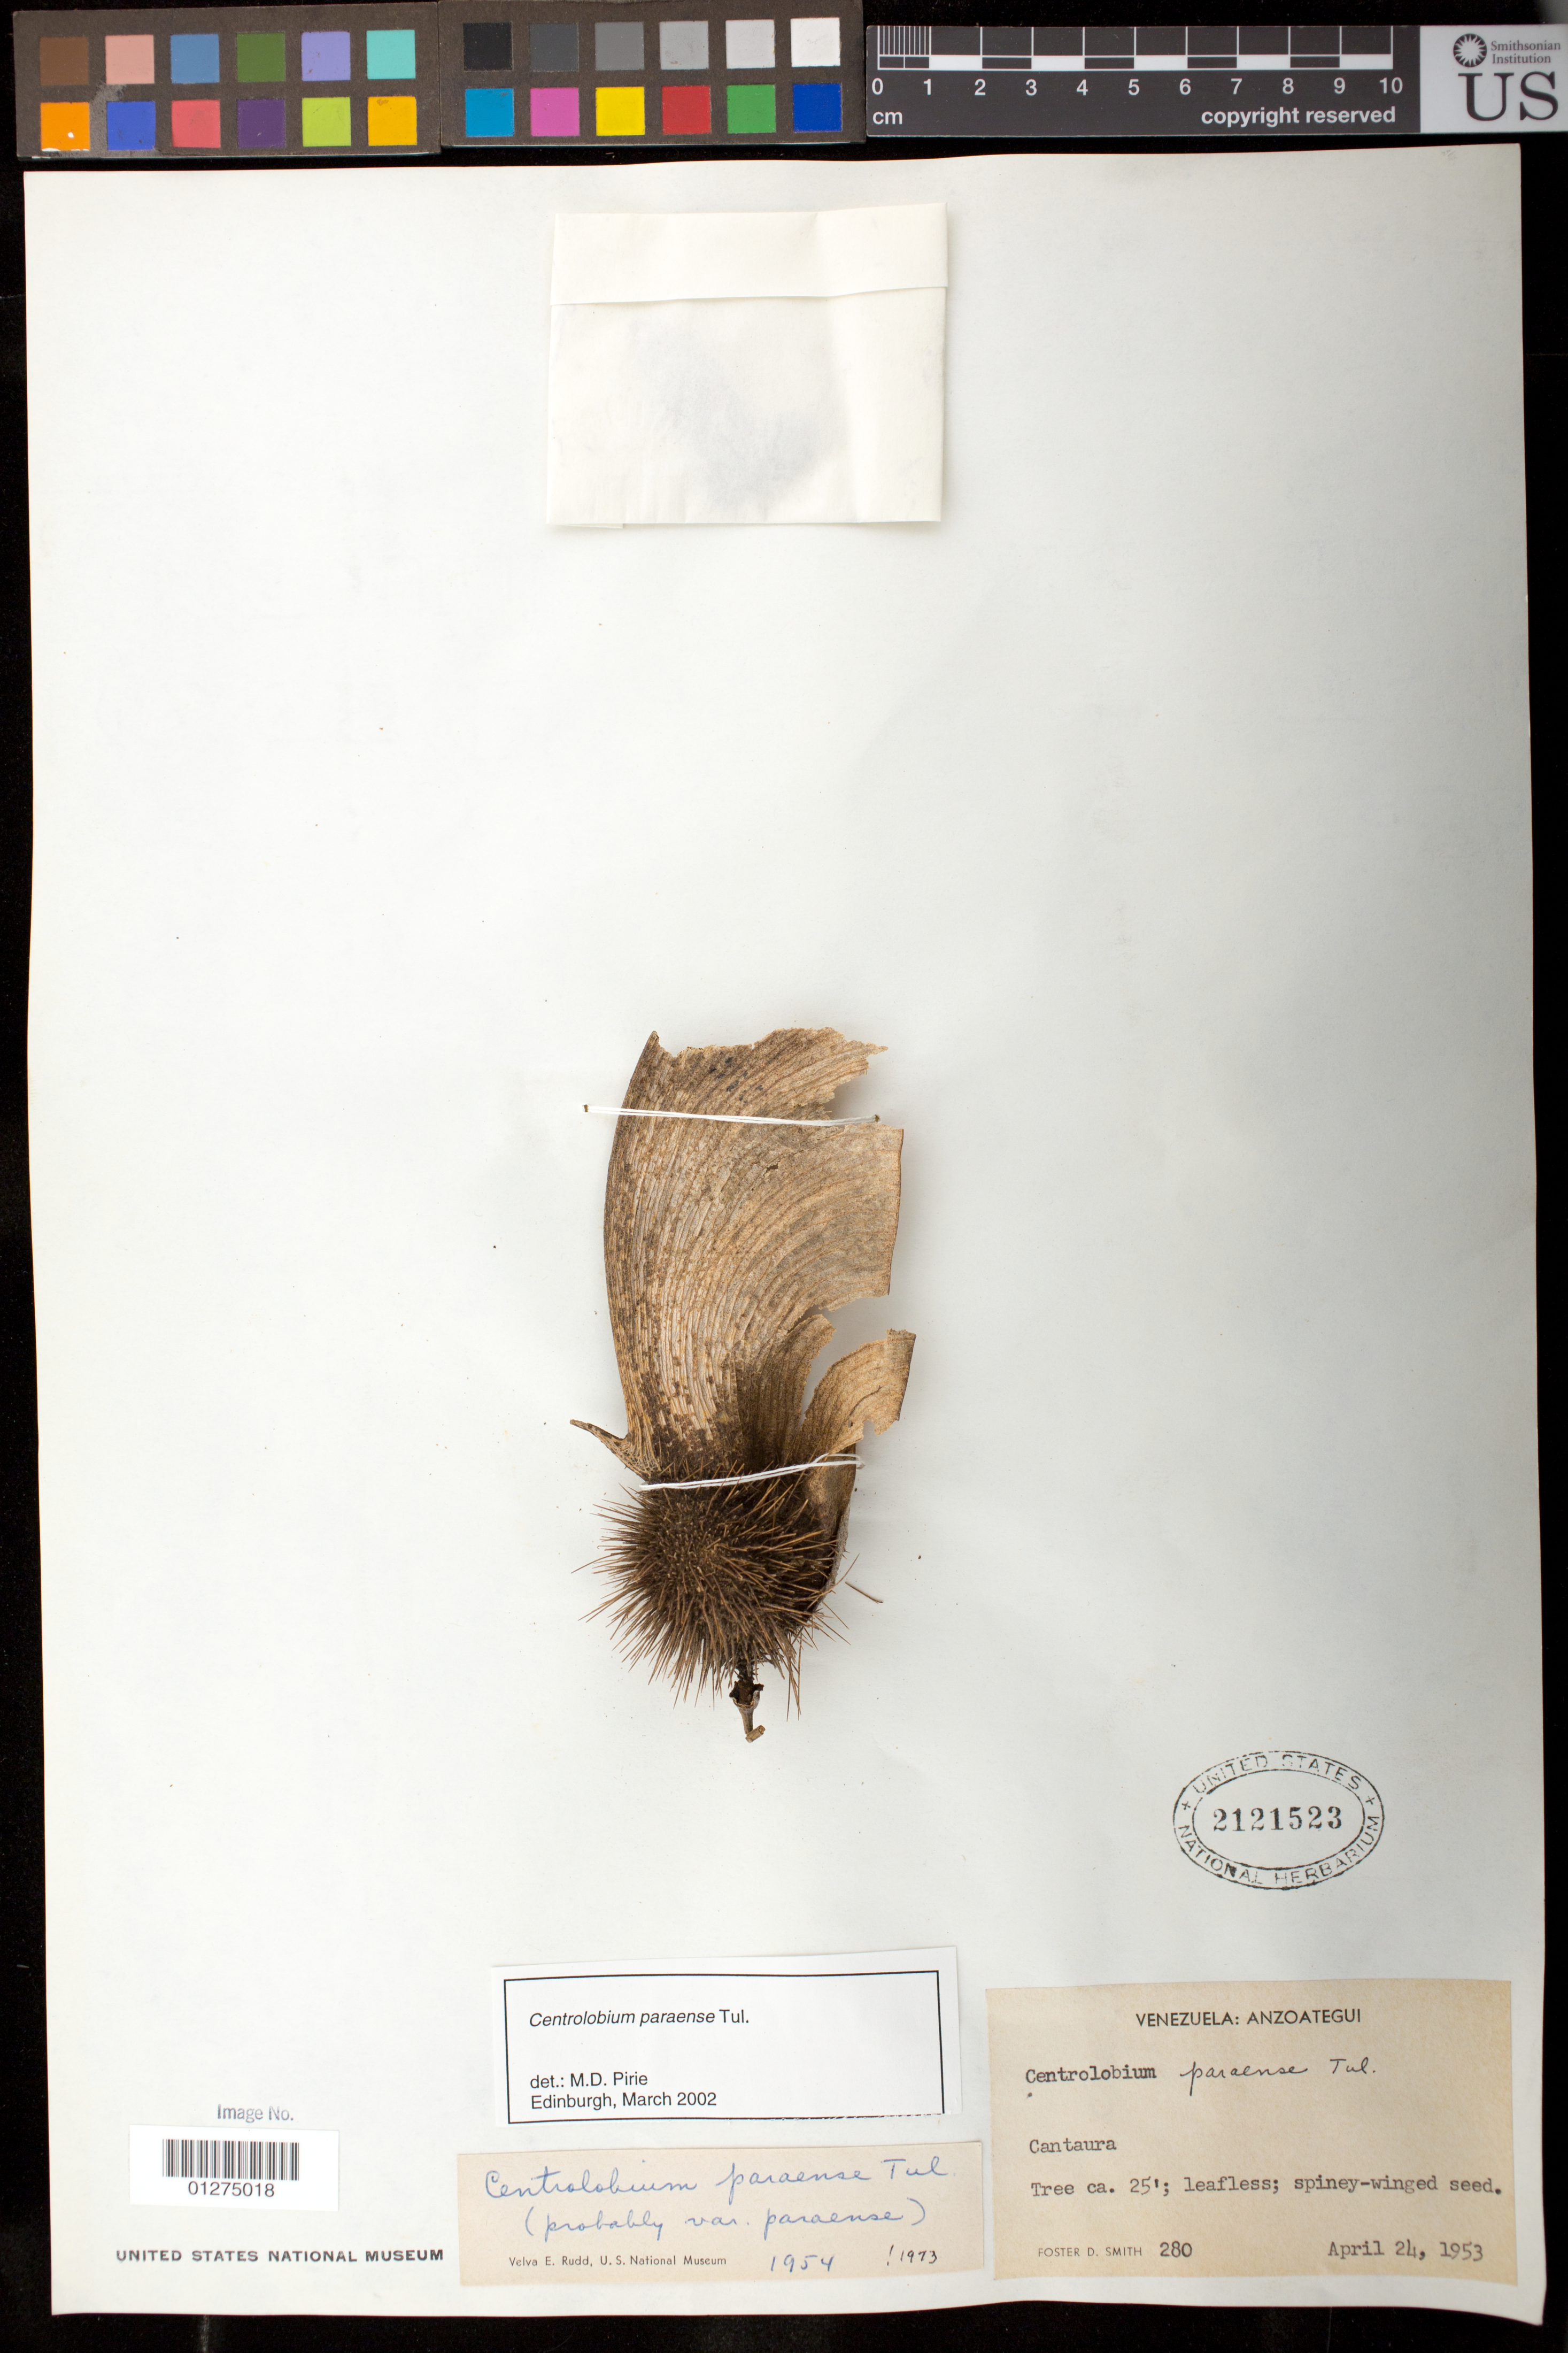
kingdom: Plantae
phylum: Tracheophyta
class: Magnoliopsida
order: Fabales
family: Fabaceae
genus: Centrolobium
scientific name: Centrolobium paraense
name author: Tul.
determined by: Pirie, M. D., (U)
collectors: F. Smith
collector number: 280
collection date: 1953-04-24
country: Venezuela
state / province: Anzoategui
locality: Cantaura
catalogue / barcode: US 2121523